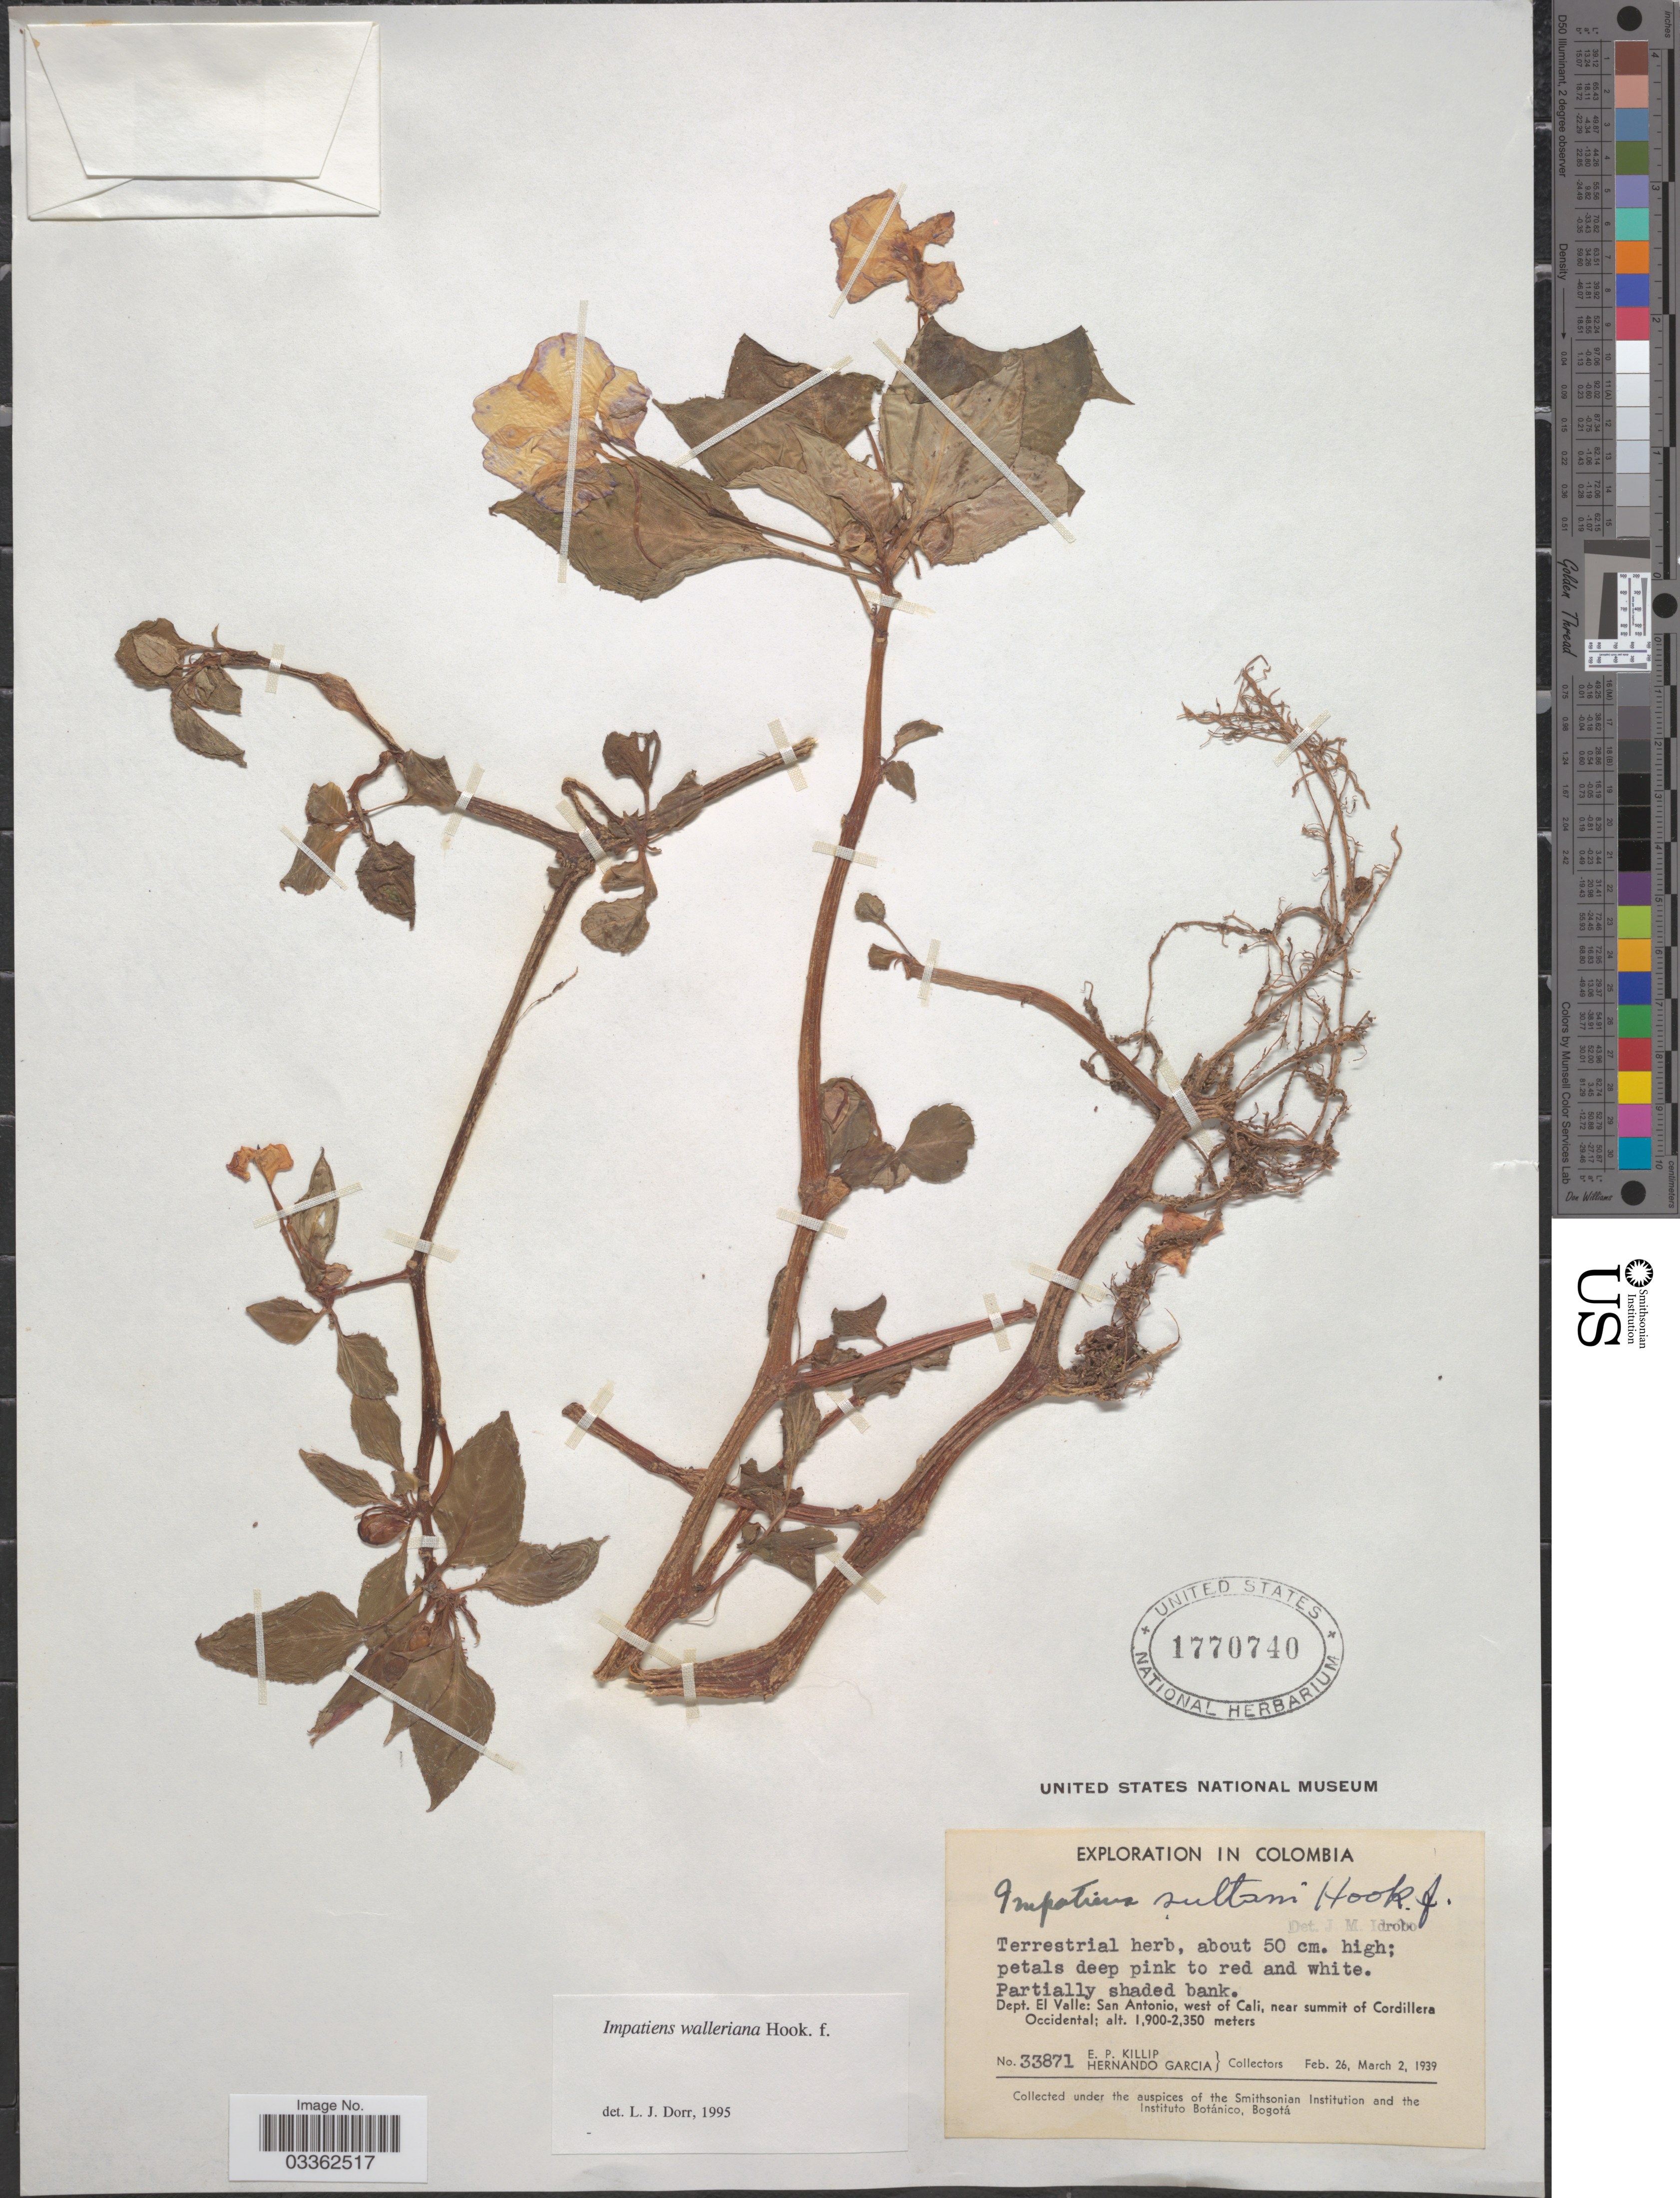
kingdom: Plantae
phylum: Tracheophyta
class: Magnoliopsida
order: Ericales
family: Balsaminaceae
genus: Impatiens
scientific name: Impatiens walleriana 'Super Elfin Red'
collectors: E. P. Killip & H. Garcia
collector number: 33871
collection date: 1939-02-26/1939-03-02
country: Colombia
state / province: Valle del Cauca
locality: Dept. El Valle: San Antonio, west of Cali, near summit of Cordillera Occidental.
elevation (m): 1900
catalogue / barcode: US 1770740